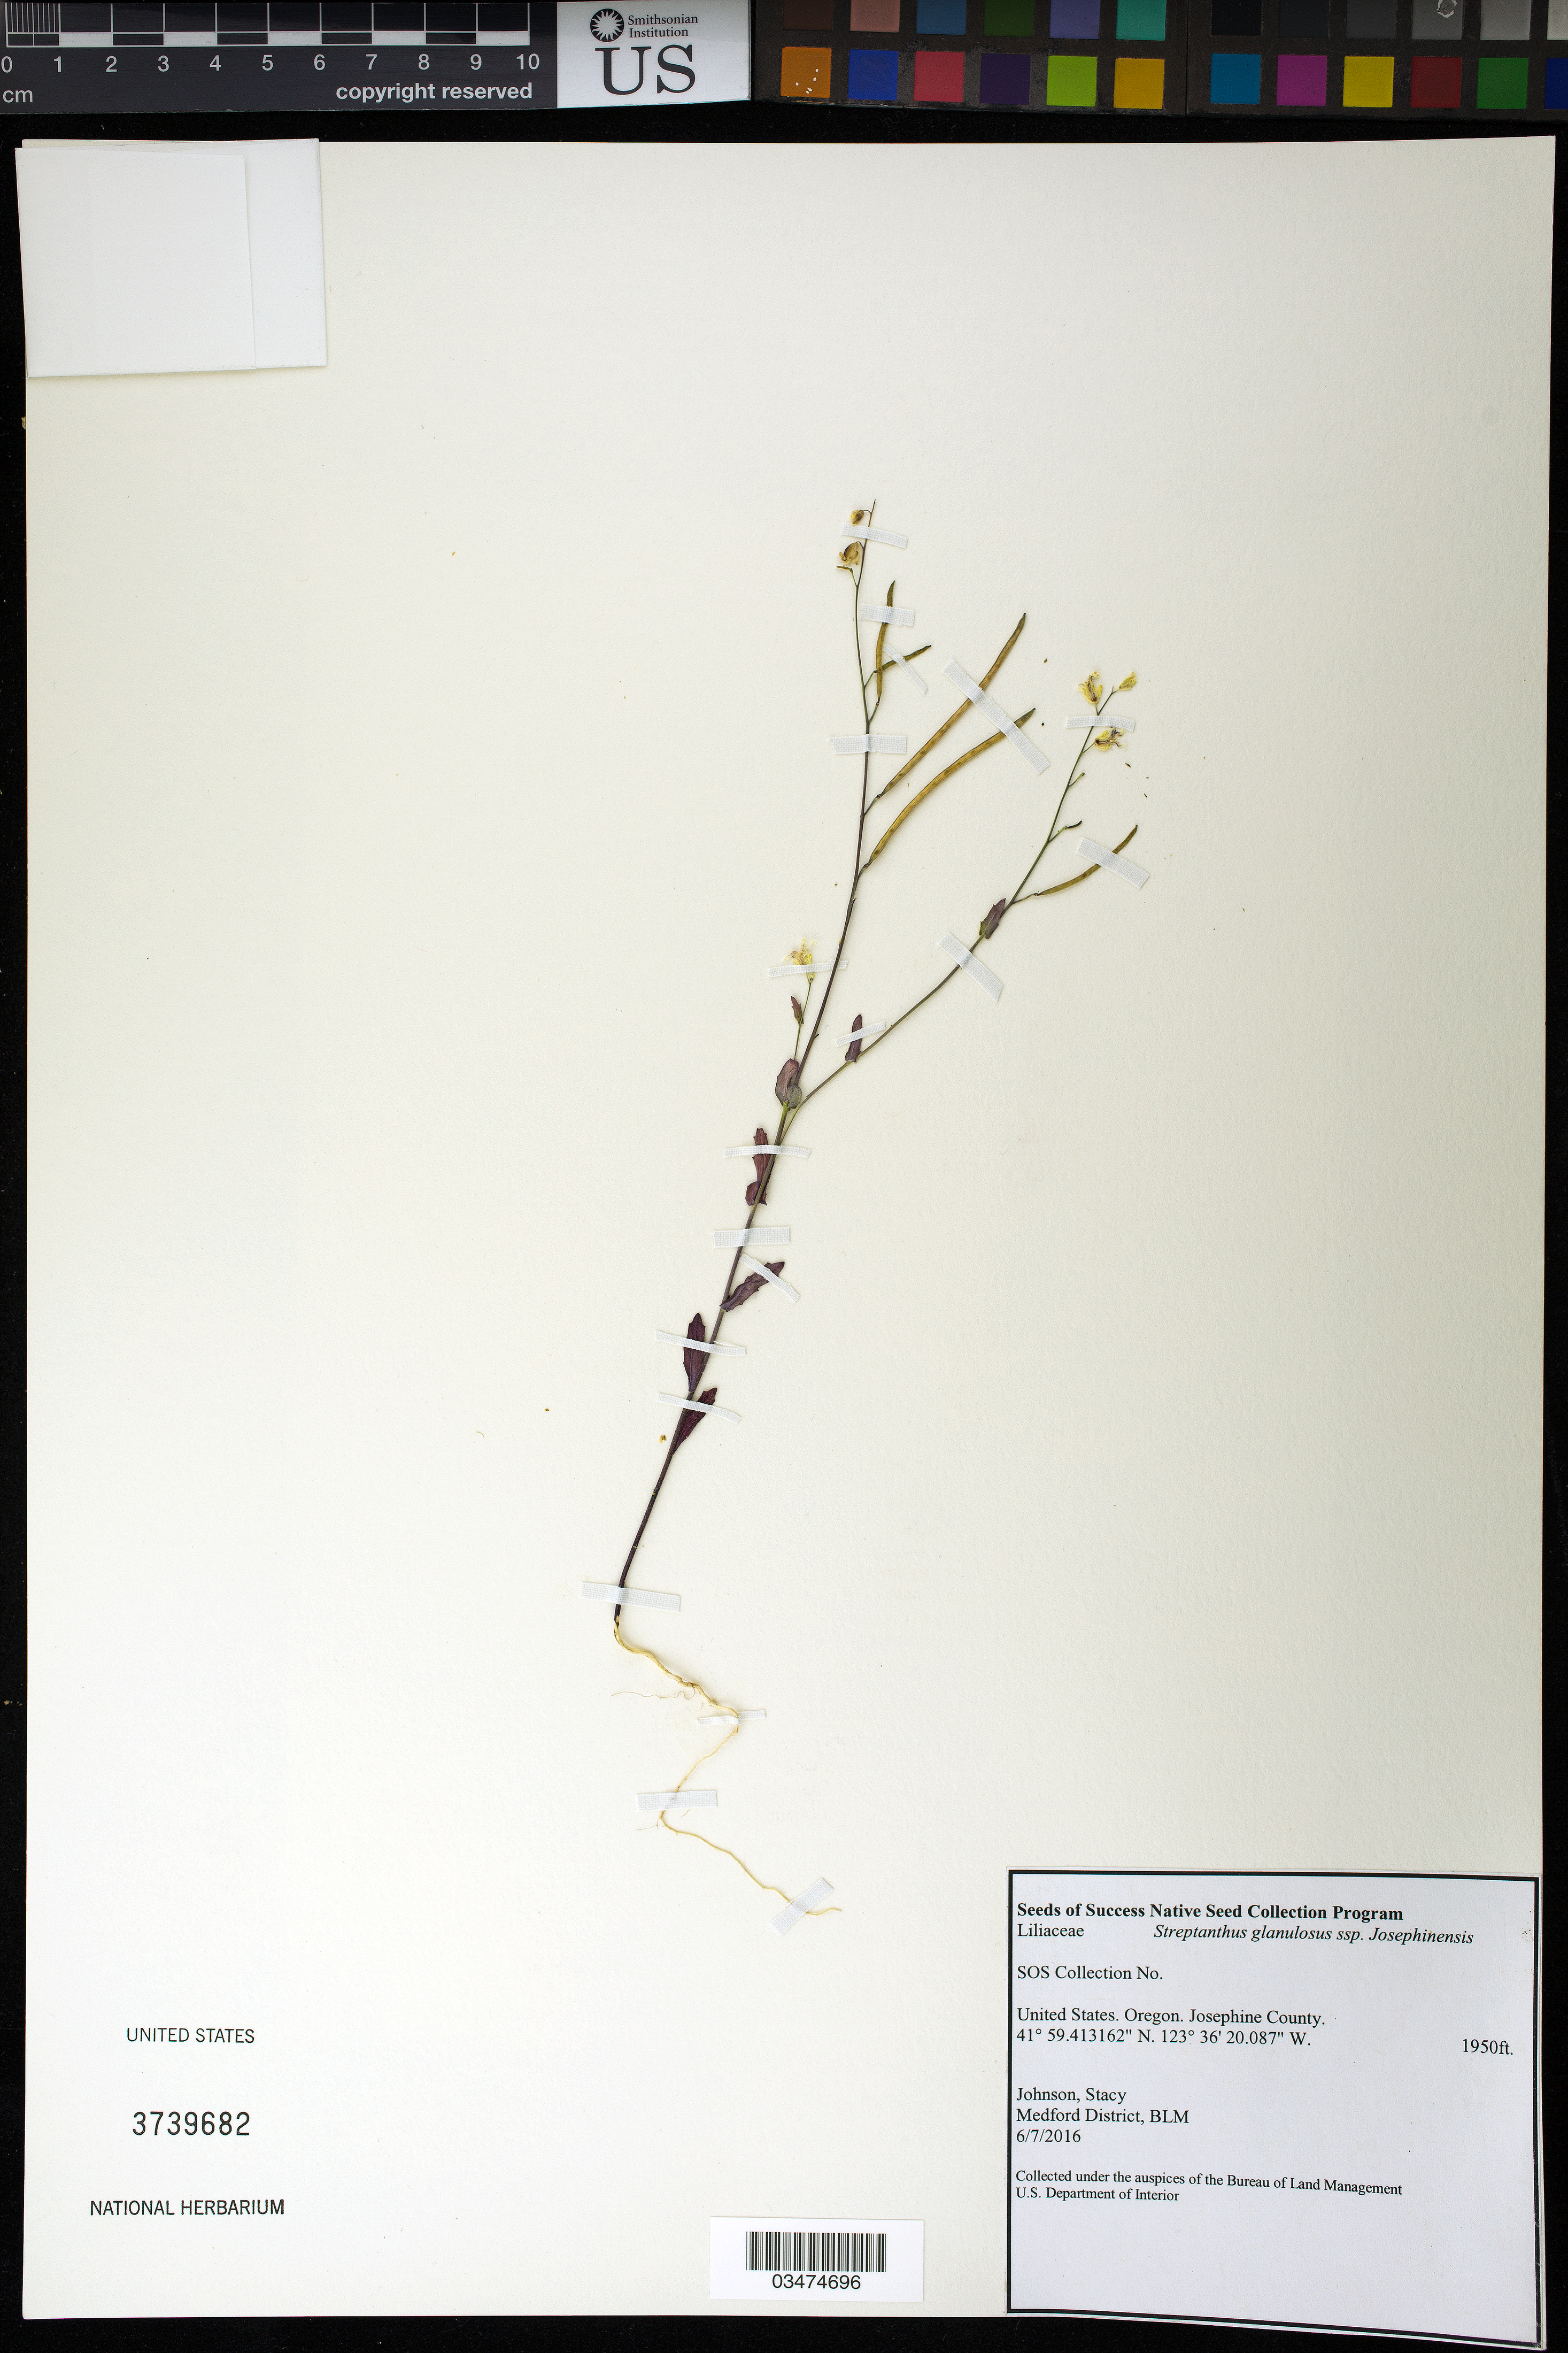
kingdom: Plantae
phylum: Tracheophyta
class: Magnoliopsida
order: Brassicales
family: Brassicaceae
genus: Streptanthus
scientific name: Streptanthus glandulosus subsp. josephinensis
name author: Al-Shehbaz & M.S. Mayer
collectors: S. Johnson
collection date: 2016-06-07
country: United States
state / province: Oregon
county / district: Josephine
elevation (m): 594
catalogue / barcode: US 3739682